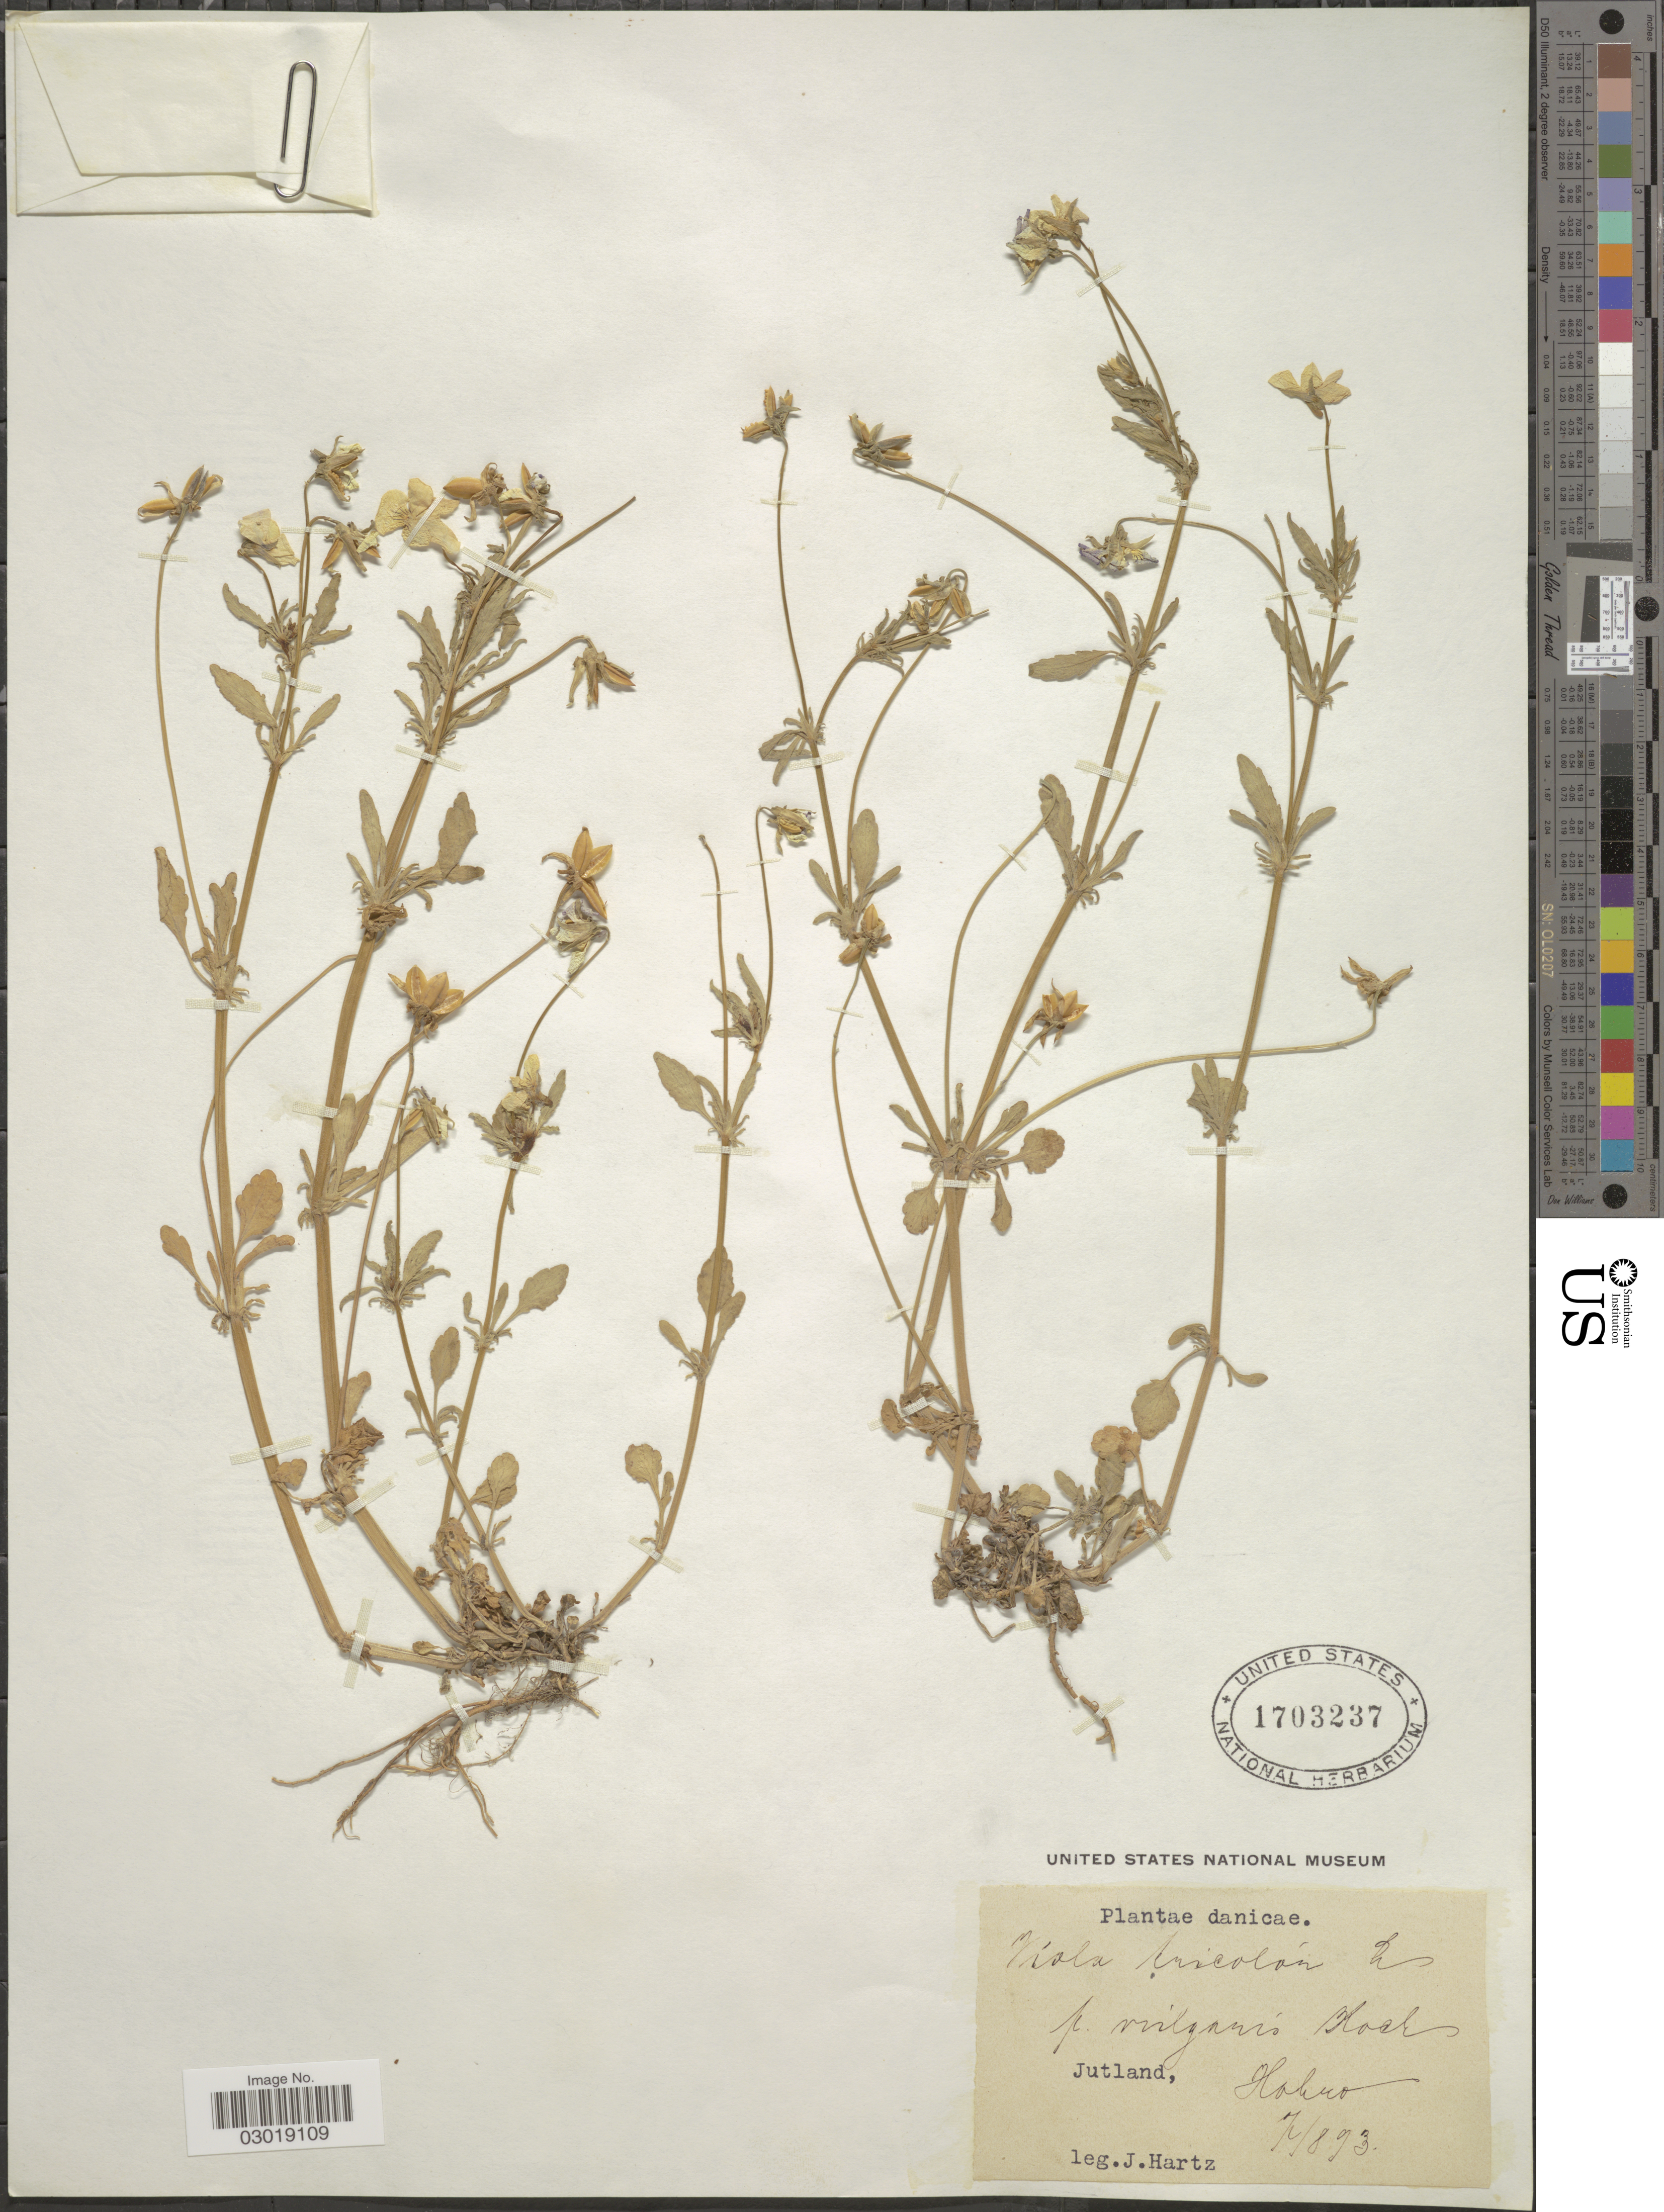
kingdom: Plantae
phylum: Tracheophyta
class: Magnoliopsida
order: Malpighiales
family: Violaceae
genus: Viola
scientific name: Viola tricolor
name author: L.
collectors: J. Hartz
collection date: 1893-02-01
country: Denmark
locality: Danicae. Jutland, Hohro.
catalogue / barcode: US 1703237